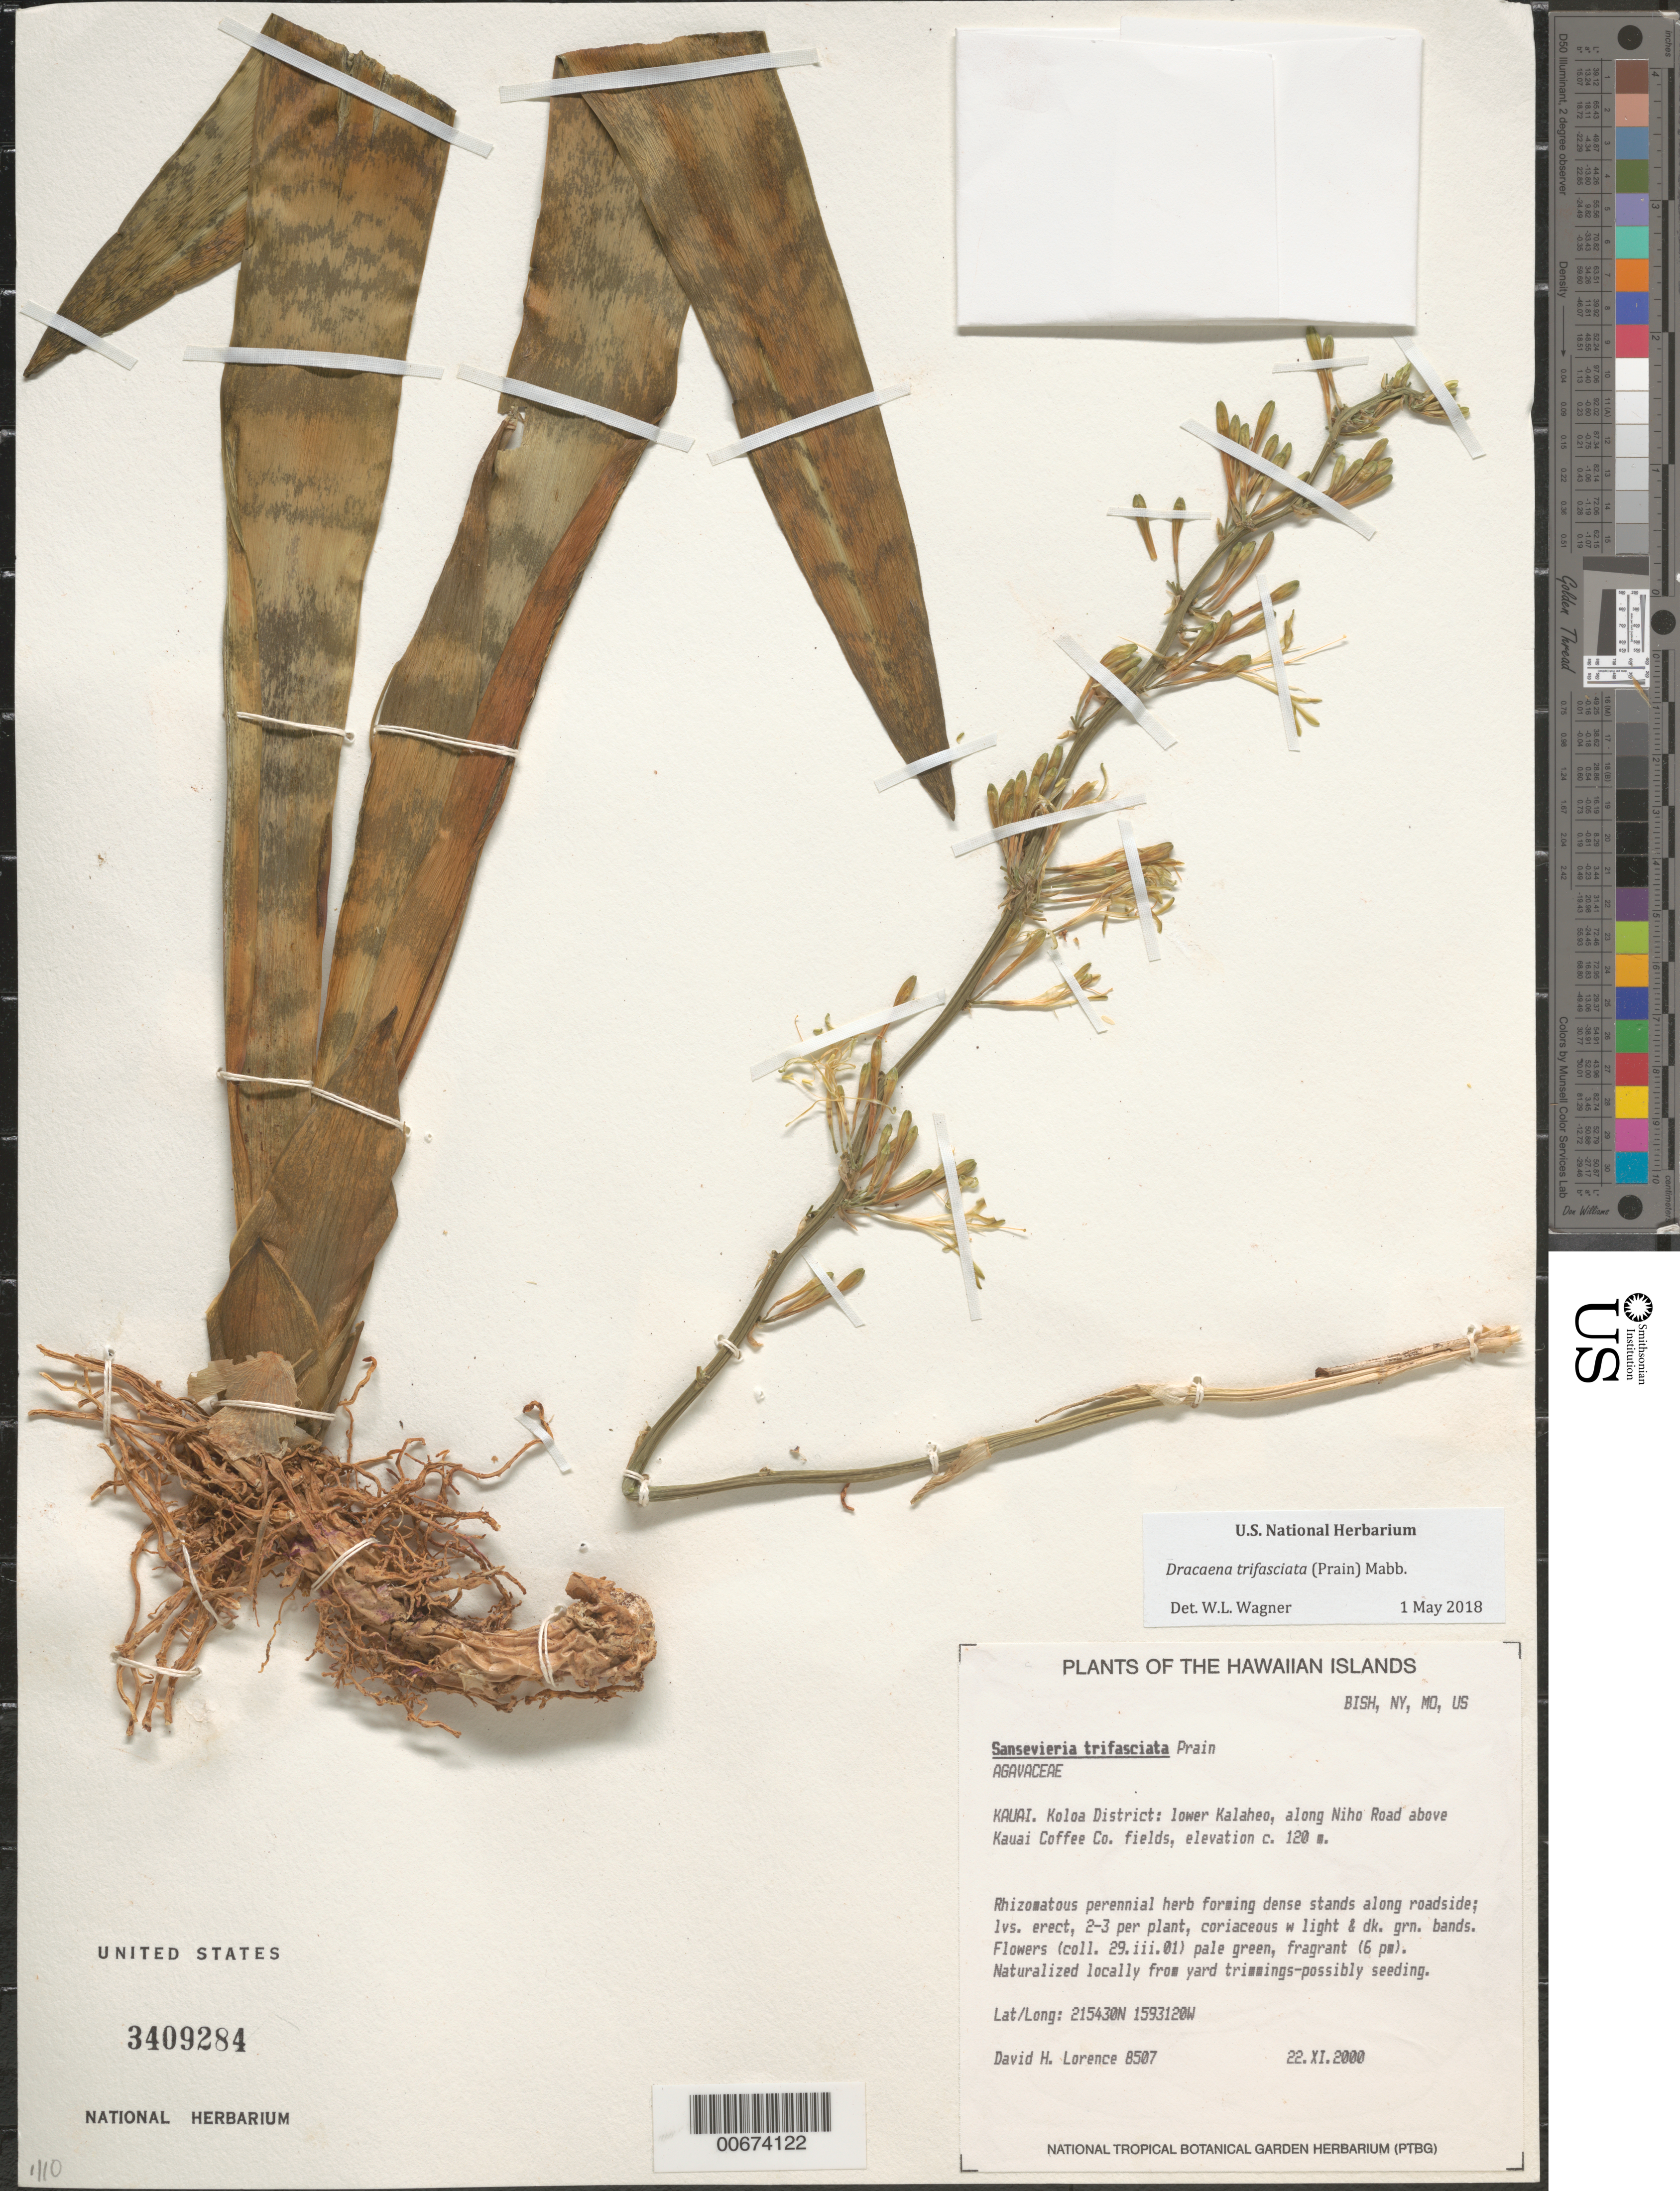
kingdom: Plantae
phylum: Tracheophyta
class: Liliopsida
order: Asparagales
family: Asparagaceae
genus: Dracaena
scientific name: Dracaena trifasciata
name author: (Prain) Mabb.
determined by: Wagner, W. L., (BOT), Smithsonian Institution - National Museum of Natural History (UNITED STATES)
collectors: D. Lorence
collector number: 8507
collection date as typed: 22 Nov 2000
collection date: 2000-11-22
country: United States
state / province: Hawaii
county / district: Kauai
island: Kaua'i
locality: Koloa District, Lower Kalaheo, along Niho Road above Kauai Coffee Co. fields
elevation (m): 120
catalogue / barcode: US 3409284